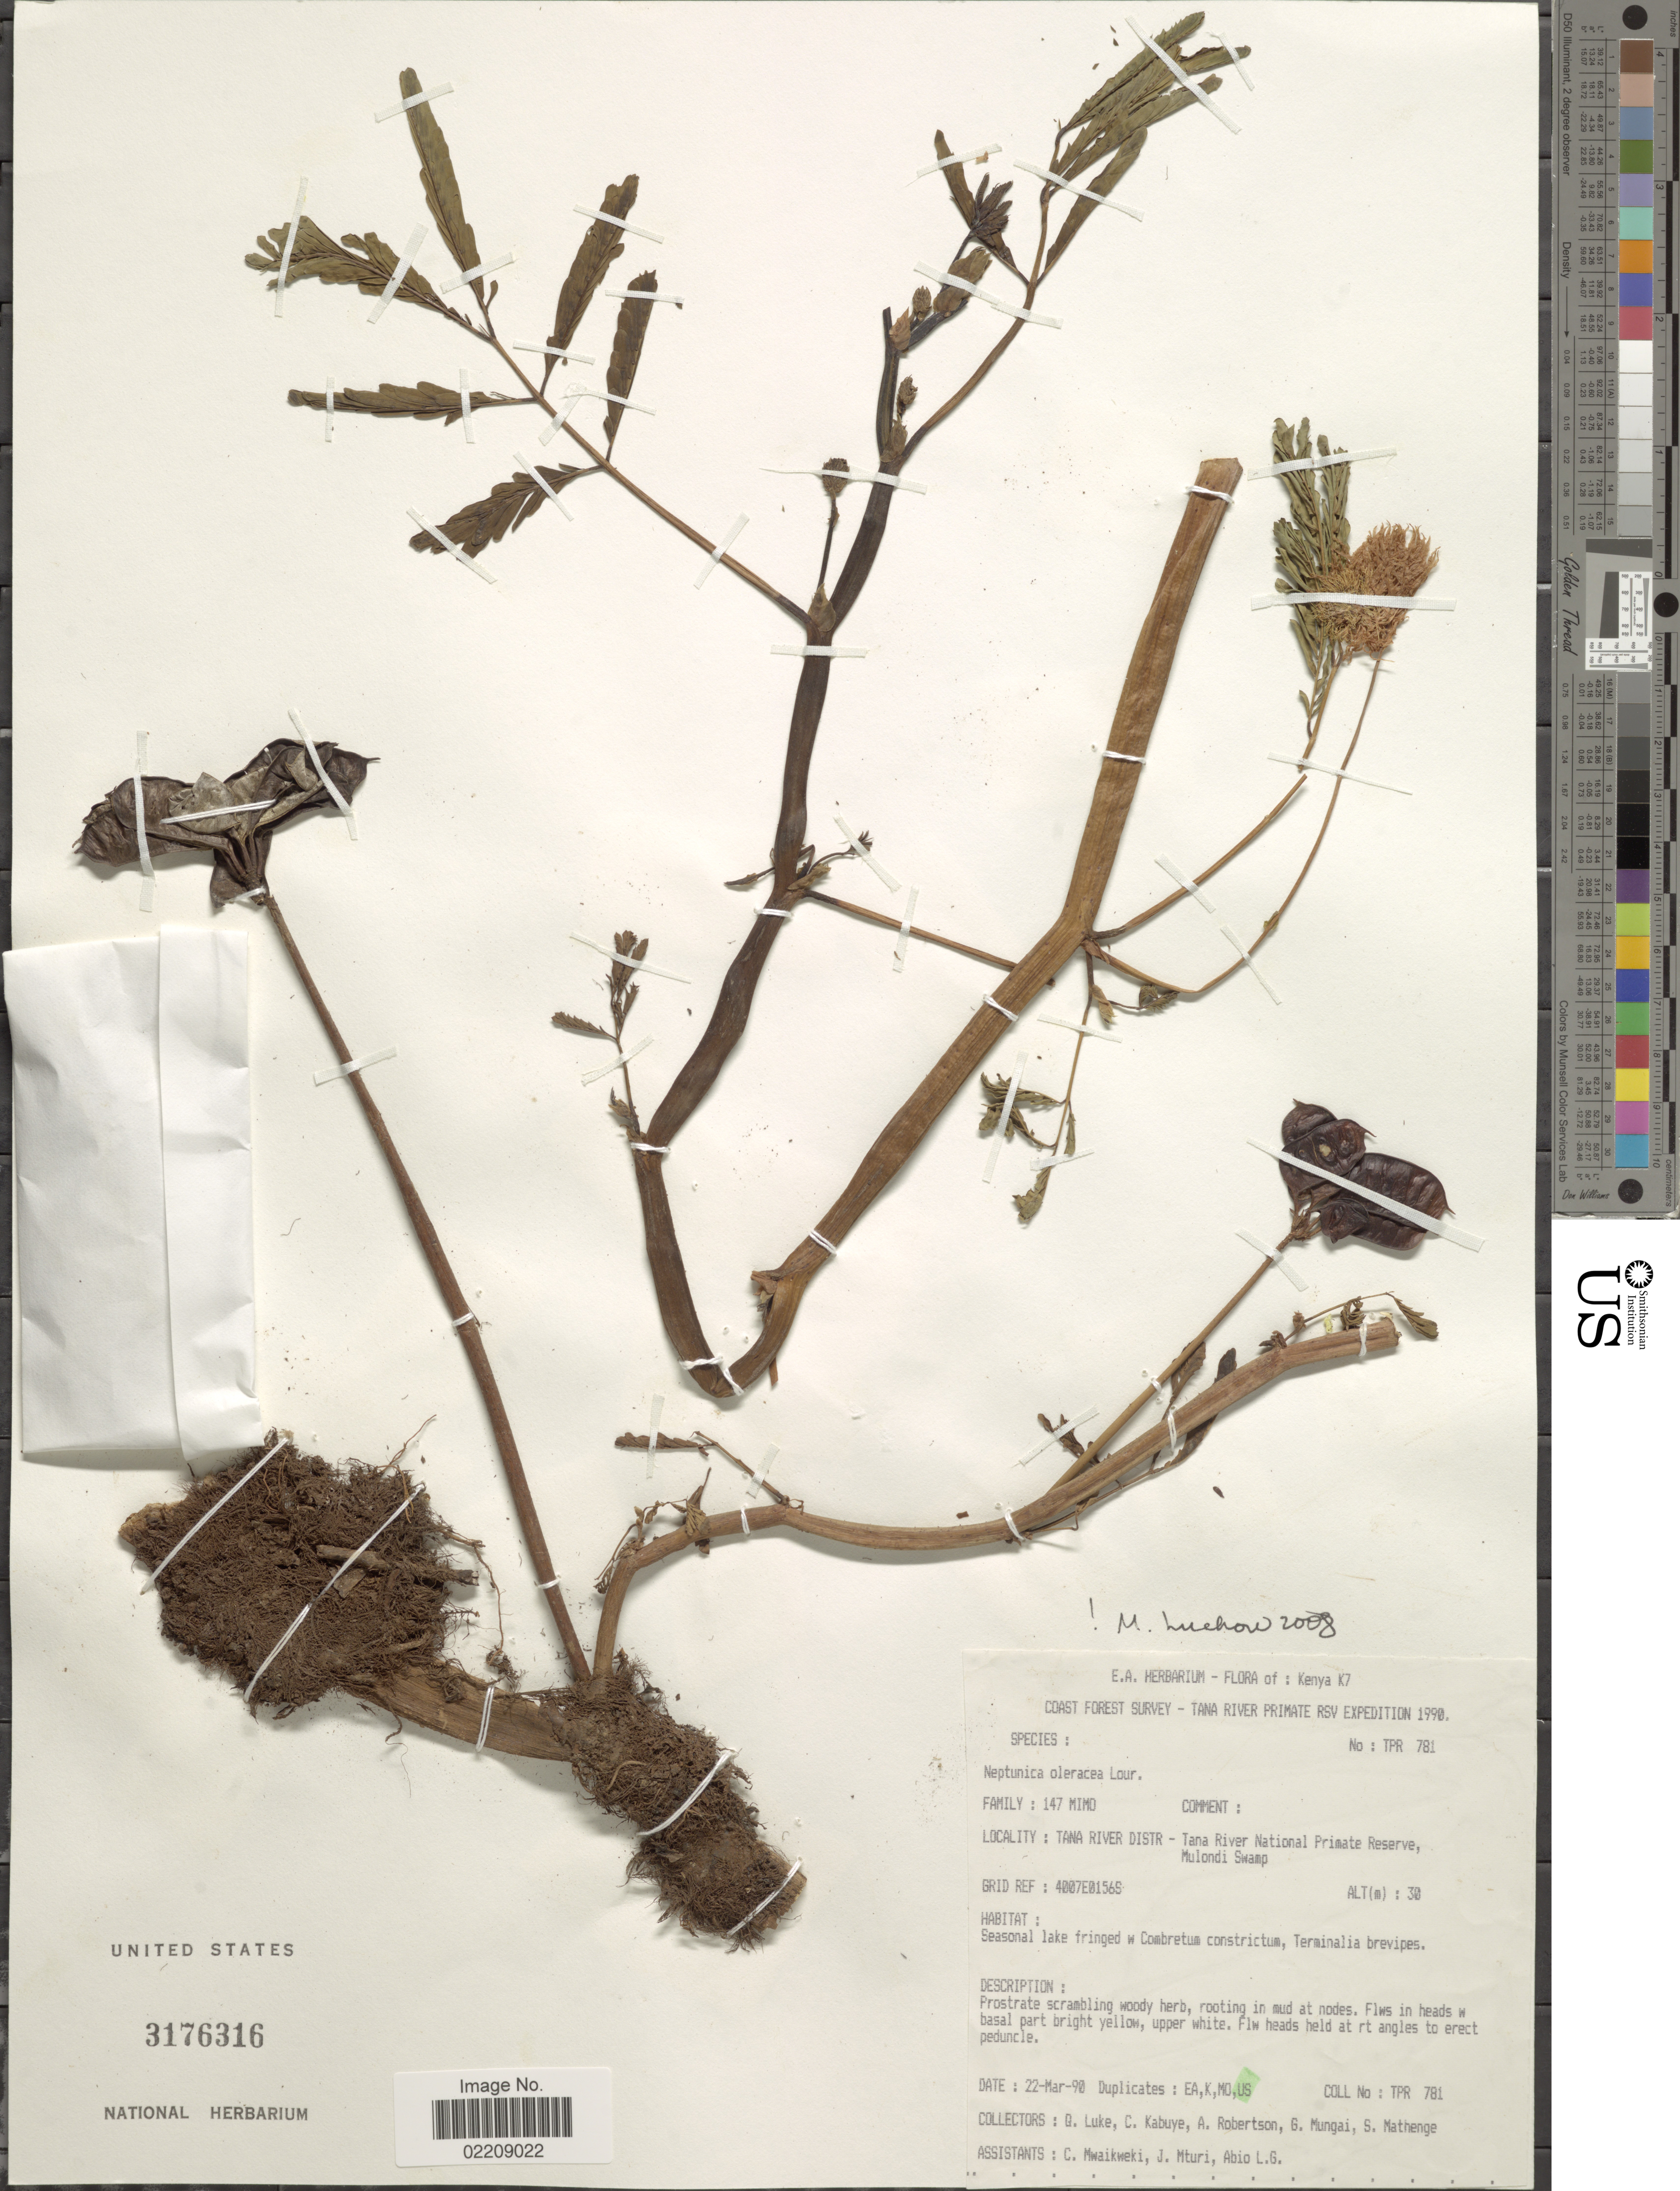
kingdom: Plantae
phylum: Tracheophyta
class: Magnoliopsida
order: Fabales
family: Fabaceae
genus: Neptunia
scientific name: Neptunia oleracea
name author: Lour.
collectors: G. Luke, C. Kabuye, A. Robertson, G. Mungai & et al.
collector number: TPR781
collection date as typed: Transcribed d/m/y: 22/3/90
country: Kenya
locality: Tana River Distr. - Tana River National Primate Reserve, Mulondi Swamp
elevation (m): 30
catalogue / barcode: US 3176316